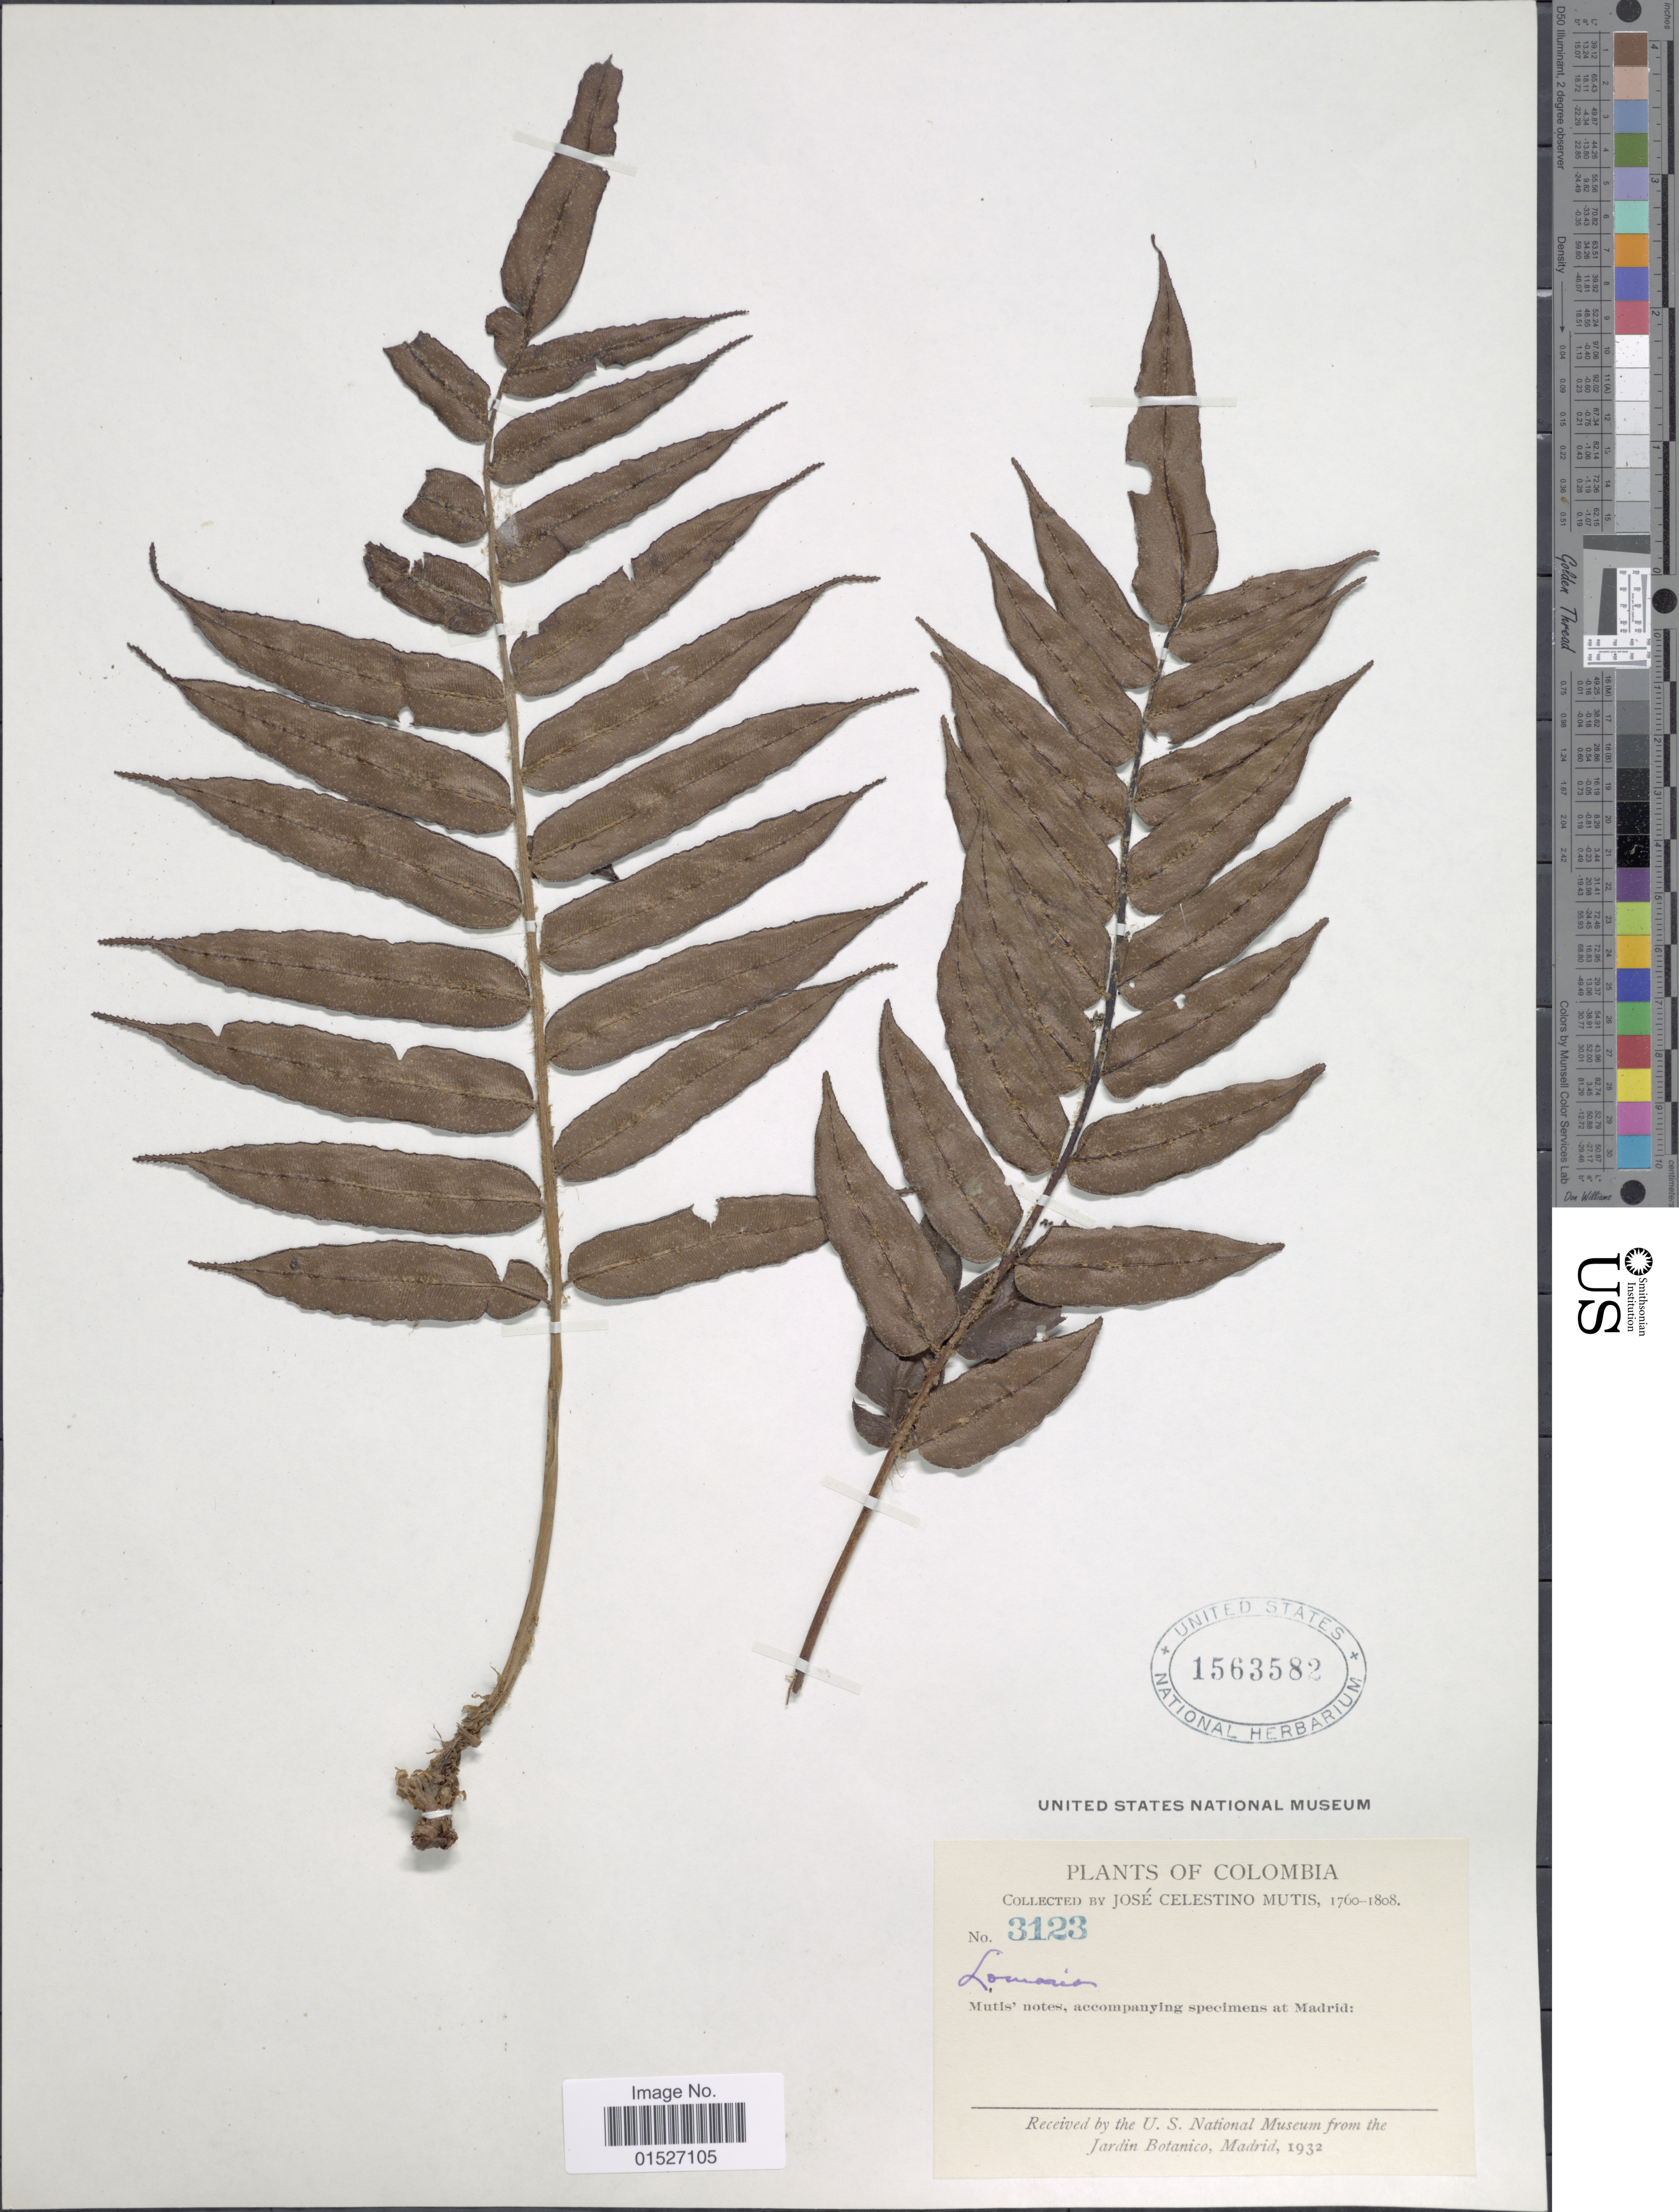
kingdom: Plantae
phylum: Tracheophyta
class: Polypodiopsida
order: Polypodiales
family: Blechnaceae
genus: Blechnum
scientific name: Blechnum sp.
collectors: J. C. B. Mutis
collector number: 3123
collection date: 1760/1808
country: Colombia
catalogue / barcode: US 1563582